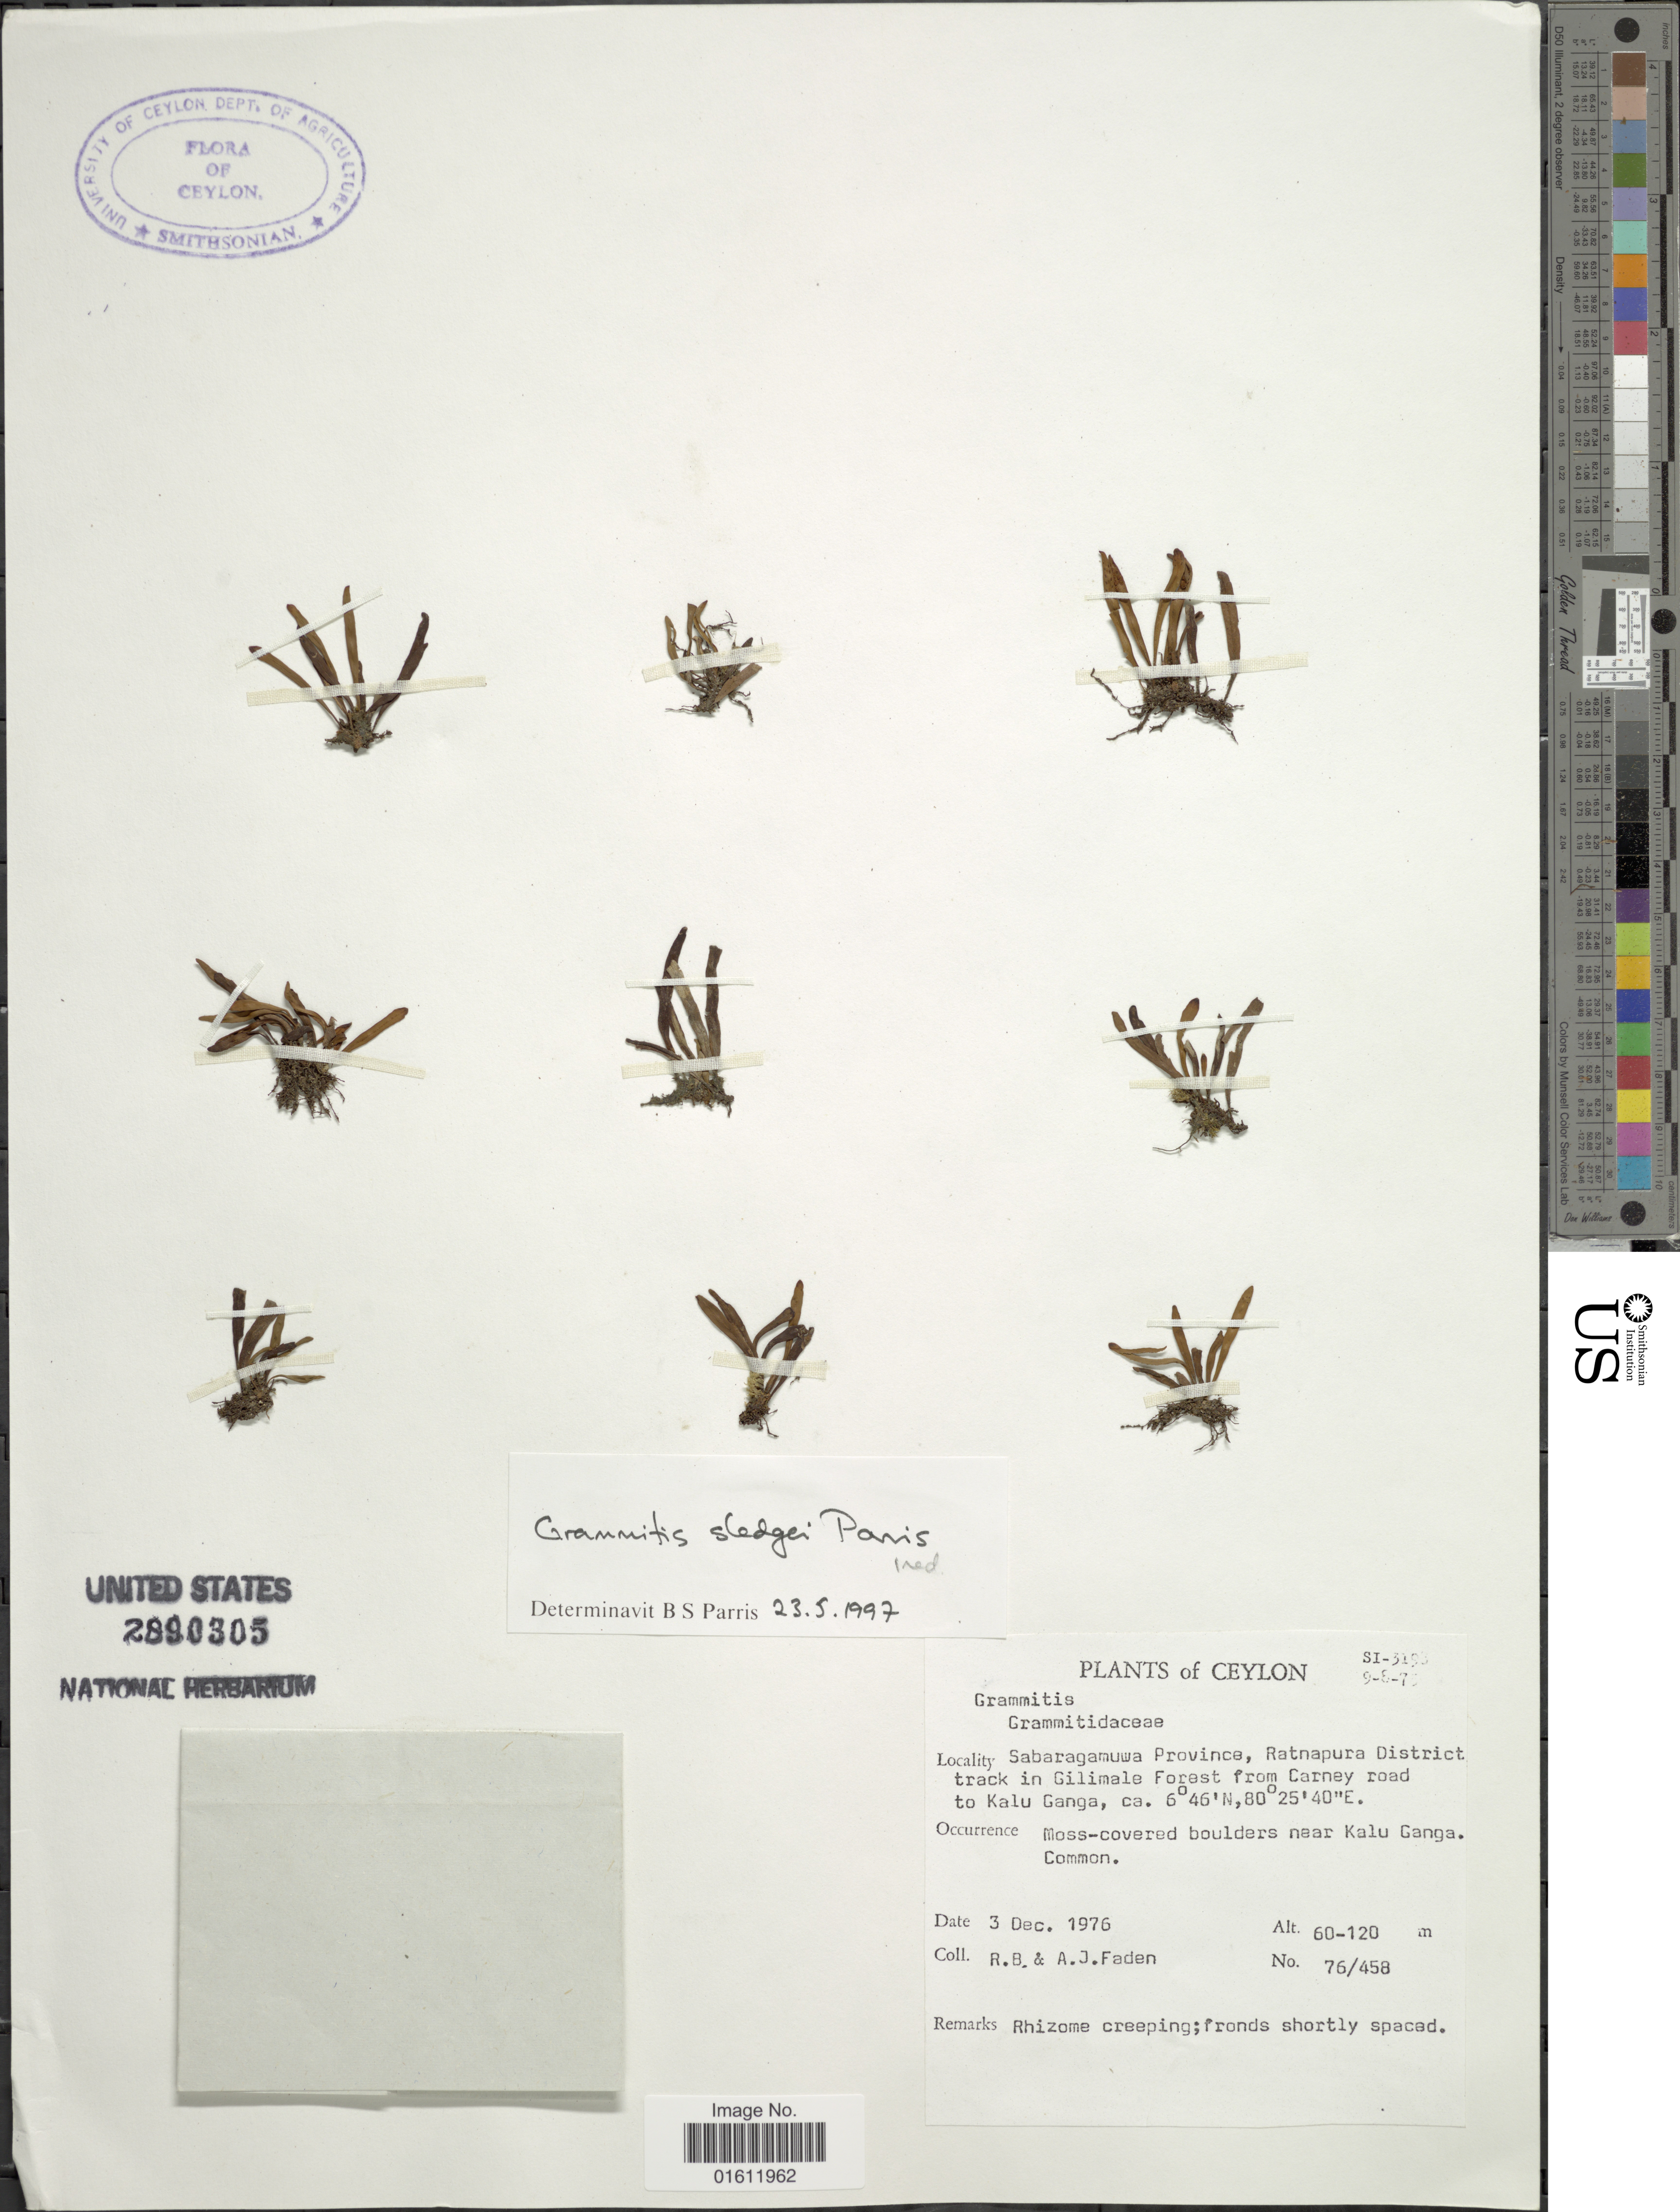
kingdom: Plantae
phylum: Tracheophyta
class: Polypodiopsida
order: Polypodiales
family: Polypodiaceae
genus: Oreogrammitis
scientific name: Oreogrammitis sledgei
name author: (Parris) Parris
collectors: R. B. Faden & A. J. Faden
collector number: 76/458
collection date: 1976-12-03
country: Sri Lanka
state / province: Sabaragamuwa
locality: Ceylon, Ratnapura District track in Gilimale Forest from Carney road to Kalu Ganga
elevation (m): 60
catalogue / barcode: US 2890305